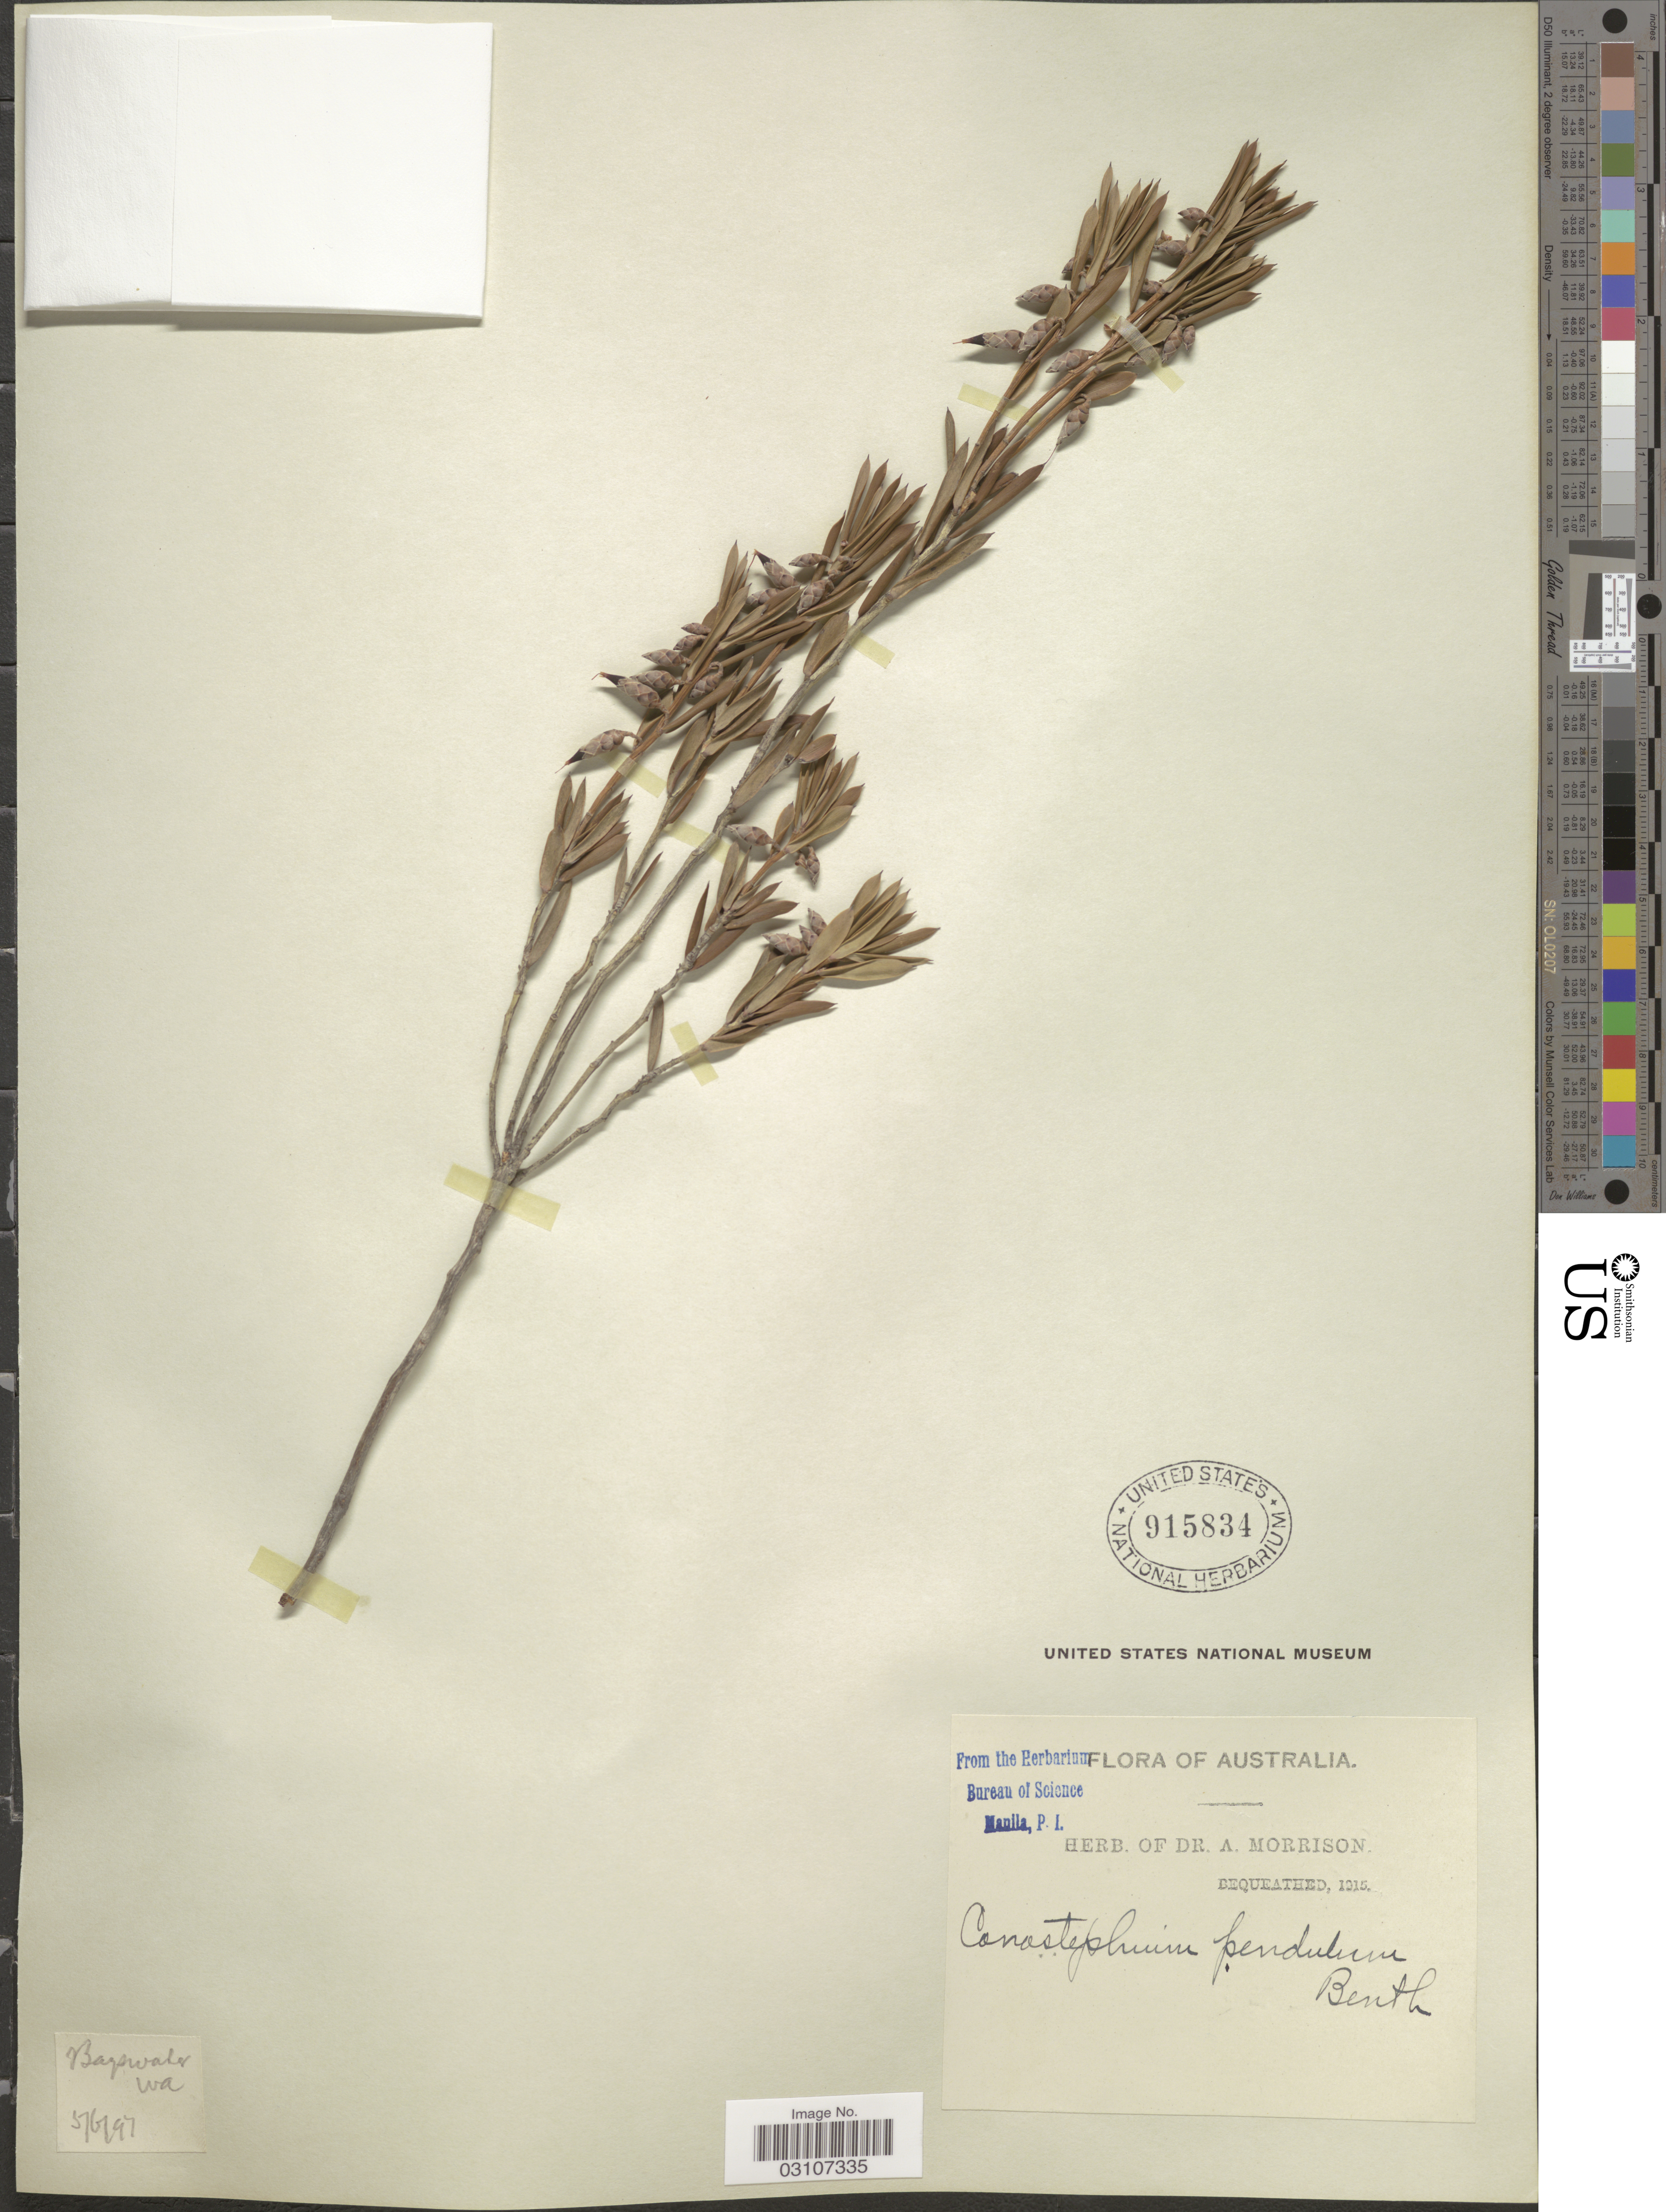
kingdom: Plantae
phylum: Tracheophyta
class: Magnoliopsida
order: Ericales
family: Ericaceae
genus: Conostephium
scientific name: Conostephium pendulum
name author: Deless.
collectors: ex herb. Dr. A. Morrison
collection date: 1897-06-05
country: Australia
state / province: Western Australia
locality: Bayswater WA.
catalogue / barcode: US 915834